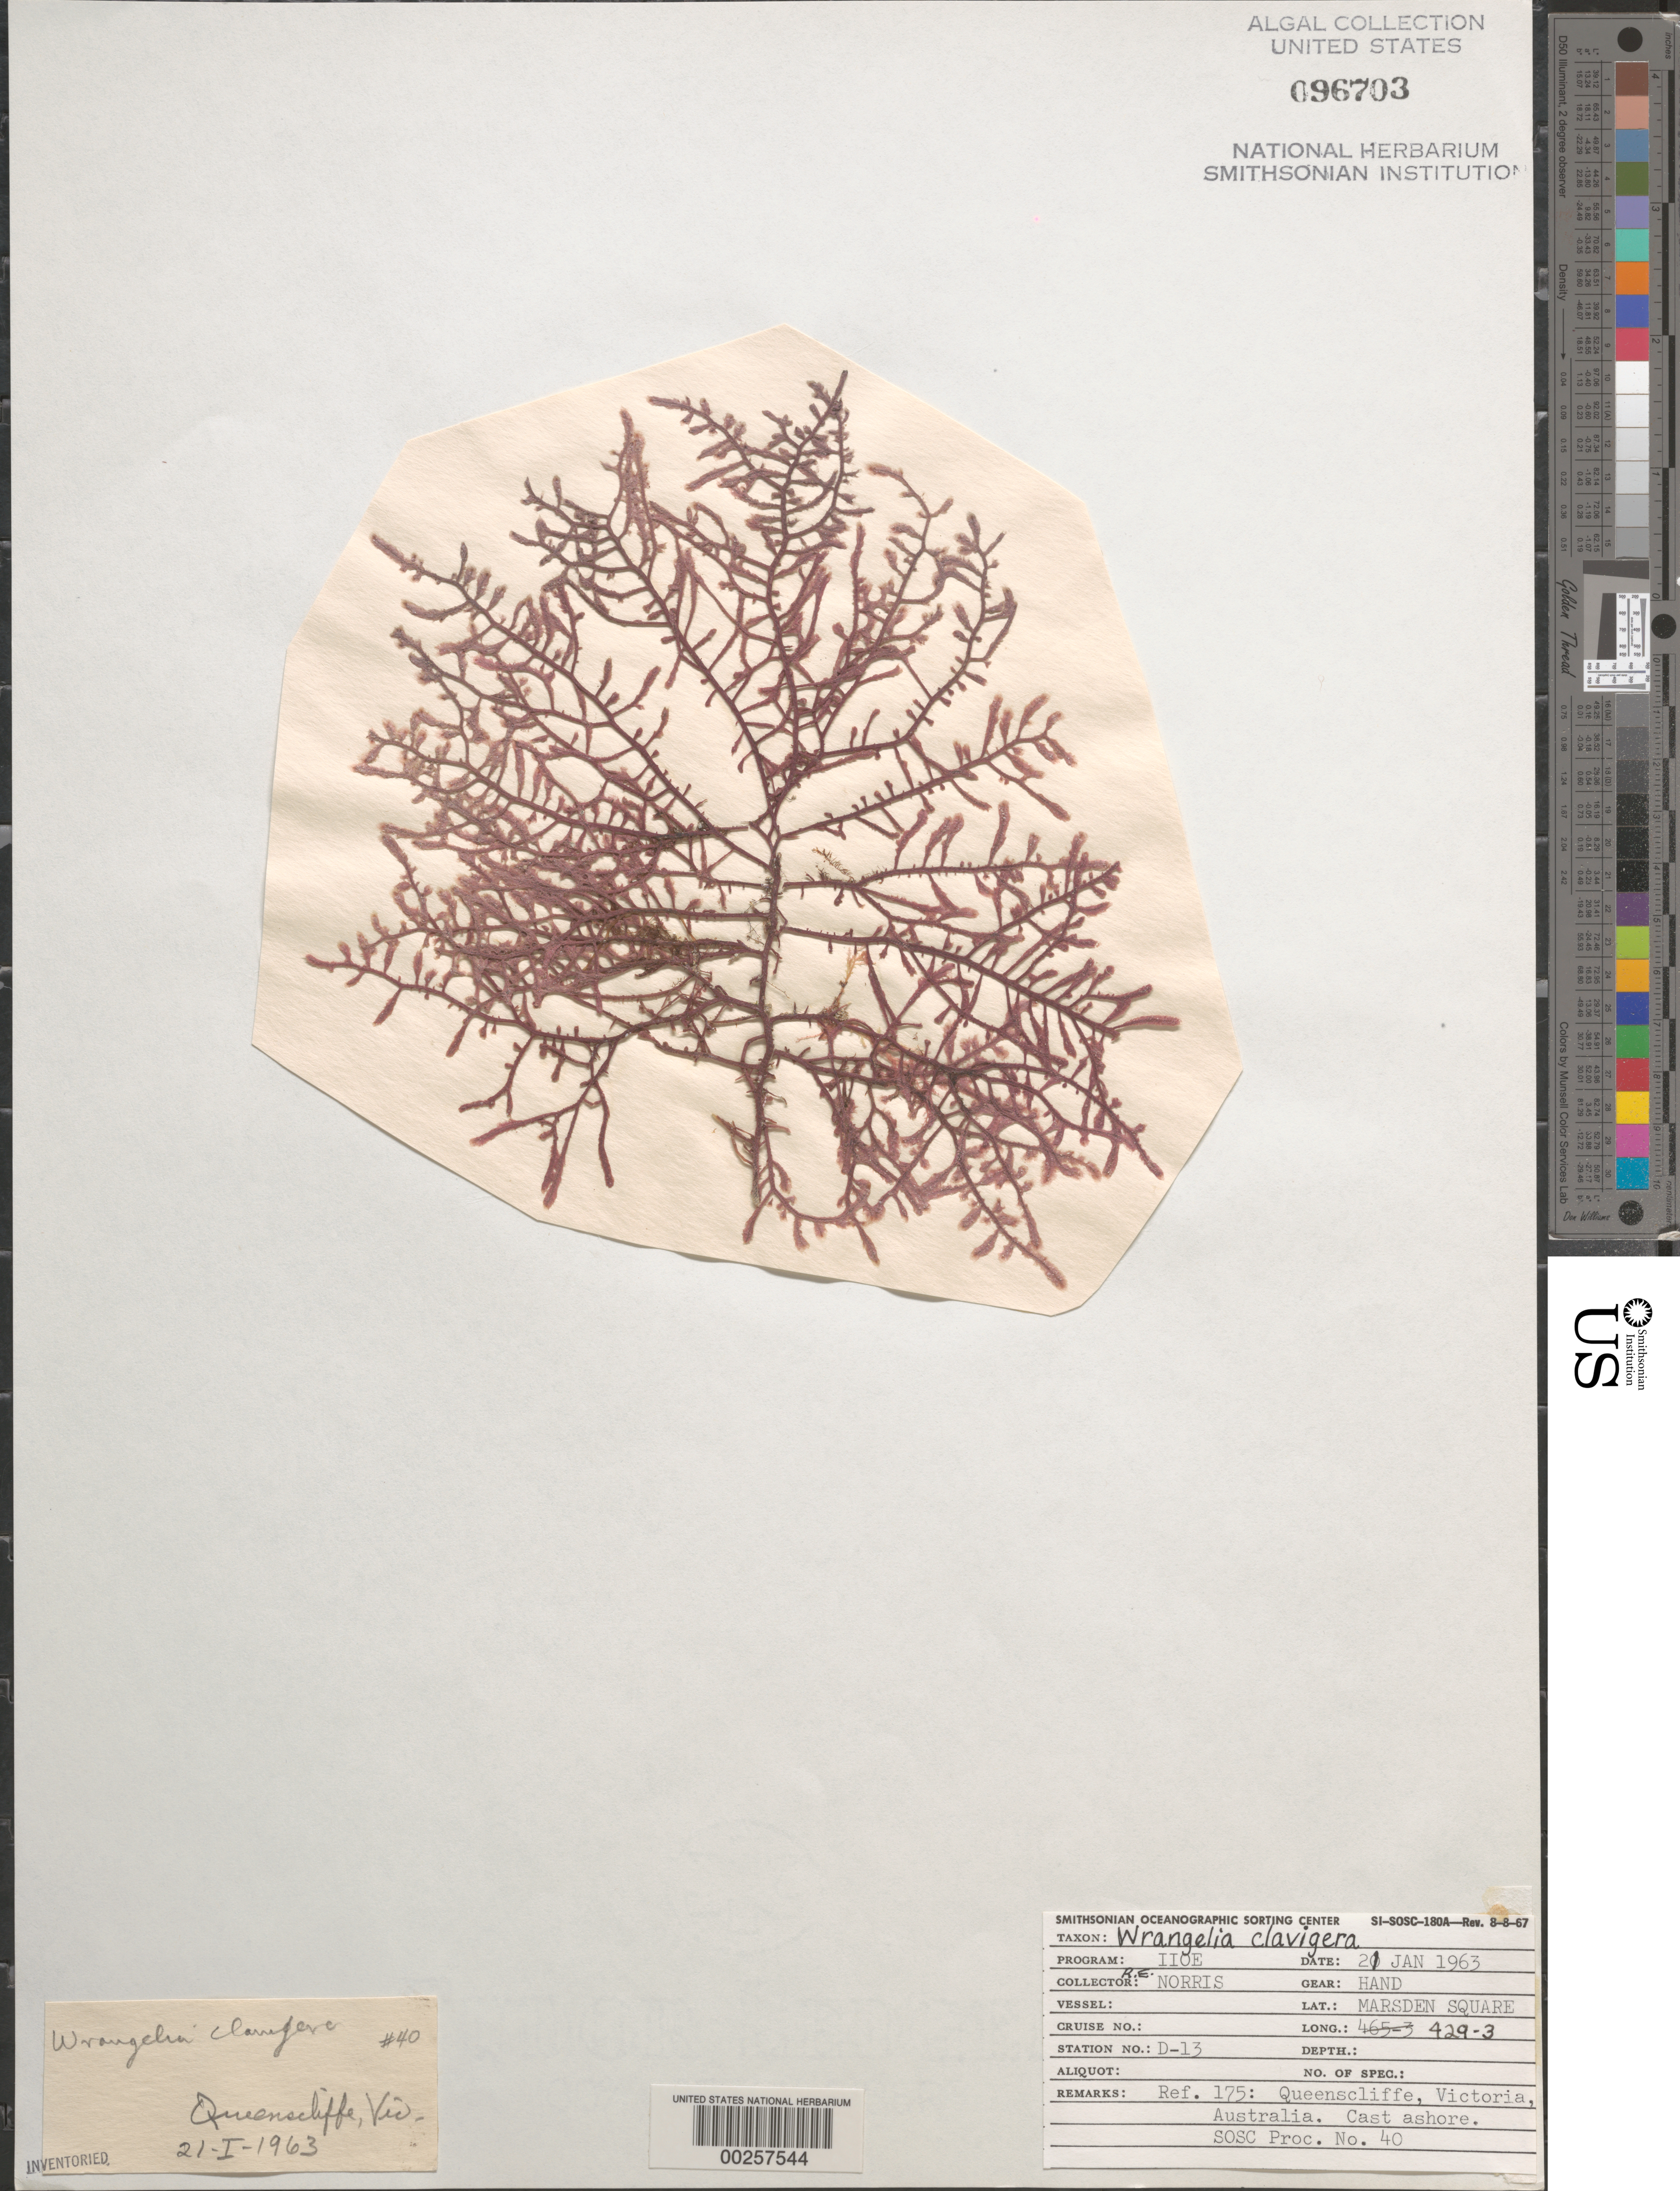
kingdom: Plantae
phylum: Rhodophyta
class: Florideophyceae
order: Ceramiales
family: Wrangeliaceae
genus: Wrangelia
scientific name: Wrangelia nobilis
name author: Hook. f. & Harv.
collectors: R. E. Norris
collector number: Station D-13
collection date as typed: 21 Jan 1963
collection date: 1963-01-21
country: Australia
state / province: Victoria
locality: Queenscliffe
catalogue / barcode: US 96703